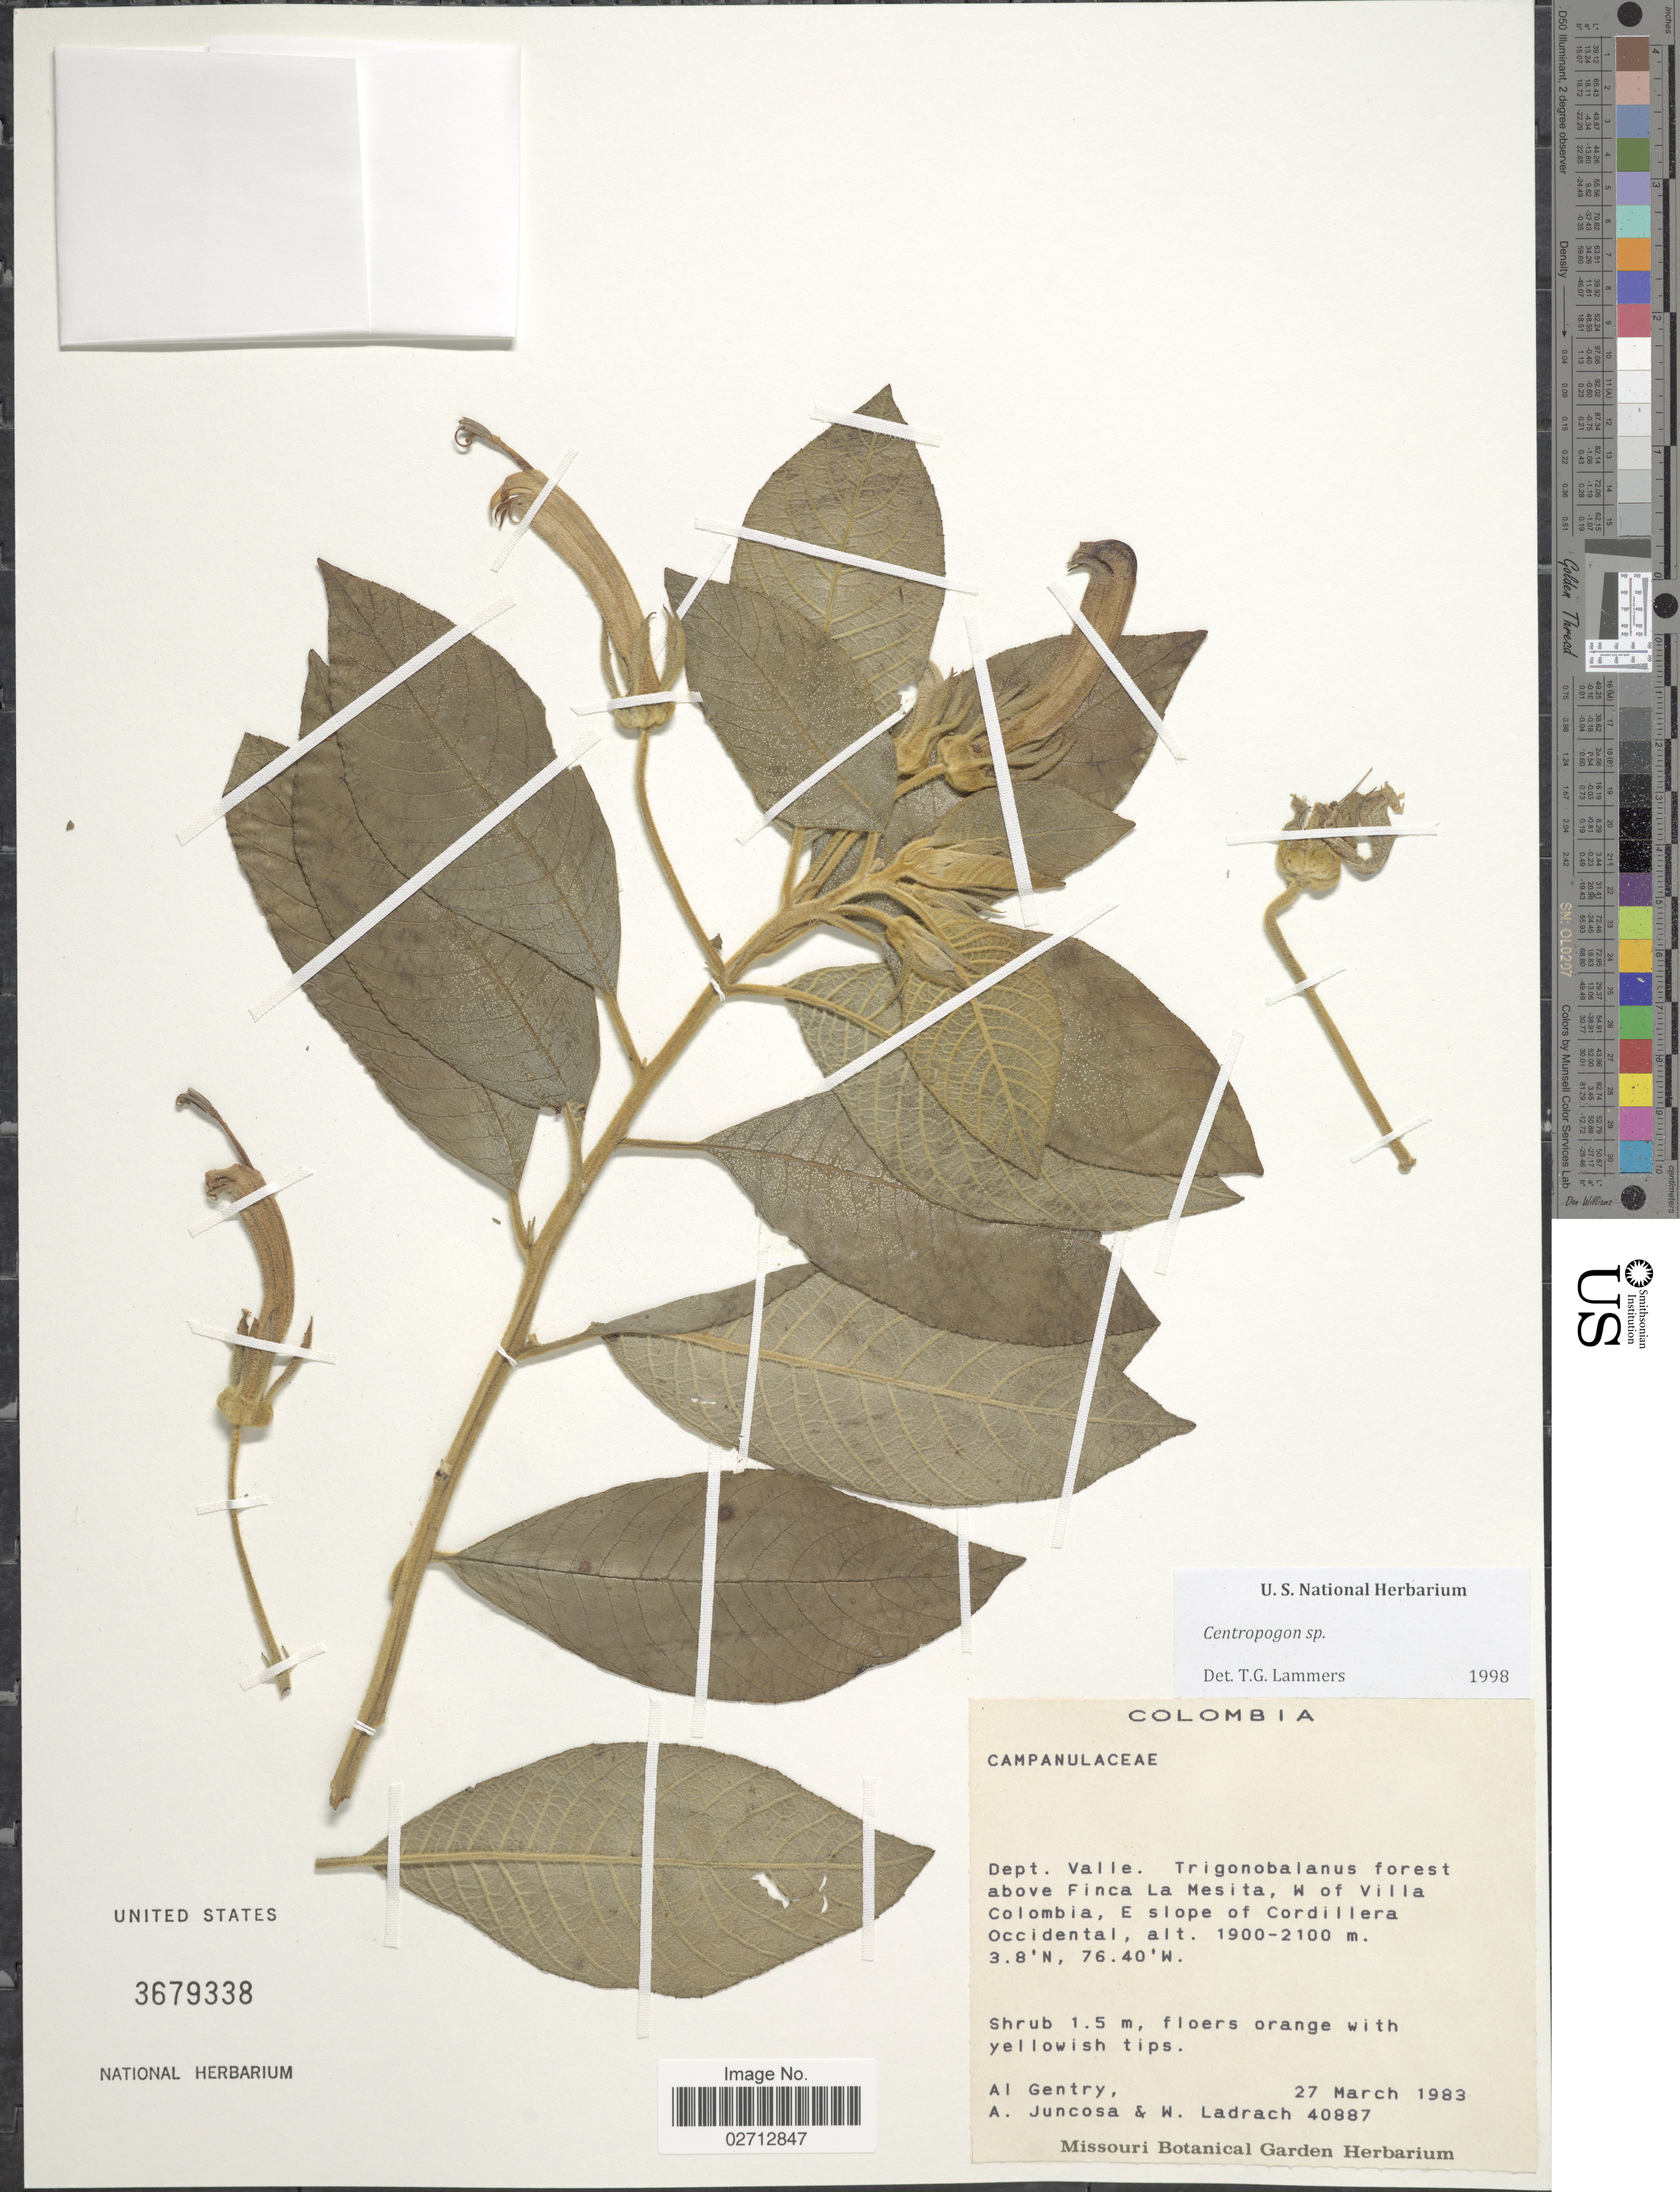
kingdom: Plantae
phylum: Tracheophyta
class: Magnoliopsida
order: Asterales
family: Campanulaceae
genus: Centropogon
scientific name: Centropogon sp.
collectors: A. H. Gentry, A. Juncosa & W. Ladrach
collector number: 40887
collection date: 1983-03-27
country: Colombia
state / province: Valle del Cauca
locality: Dept. Valle. above Finca La Mesita, W of Villa Colombia, E slope of Cordillera Occidental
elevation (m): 1900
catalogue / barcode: US 3679338